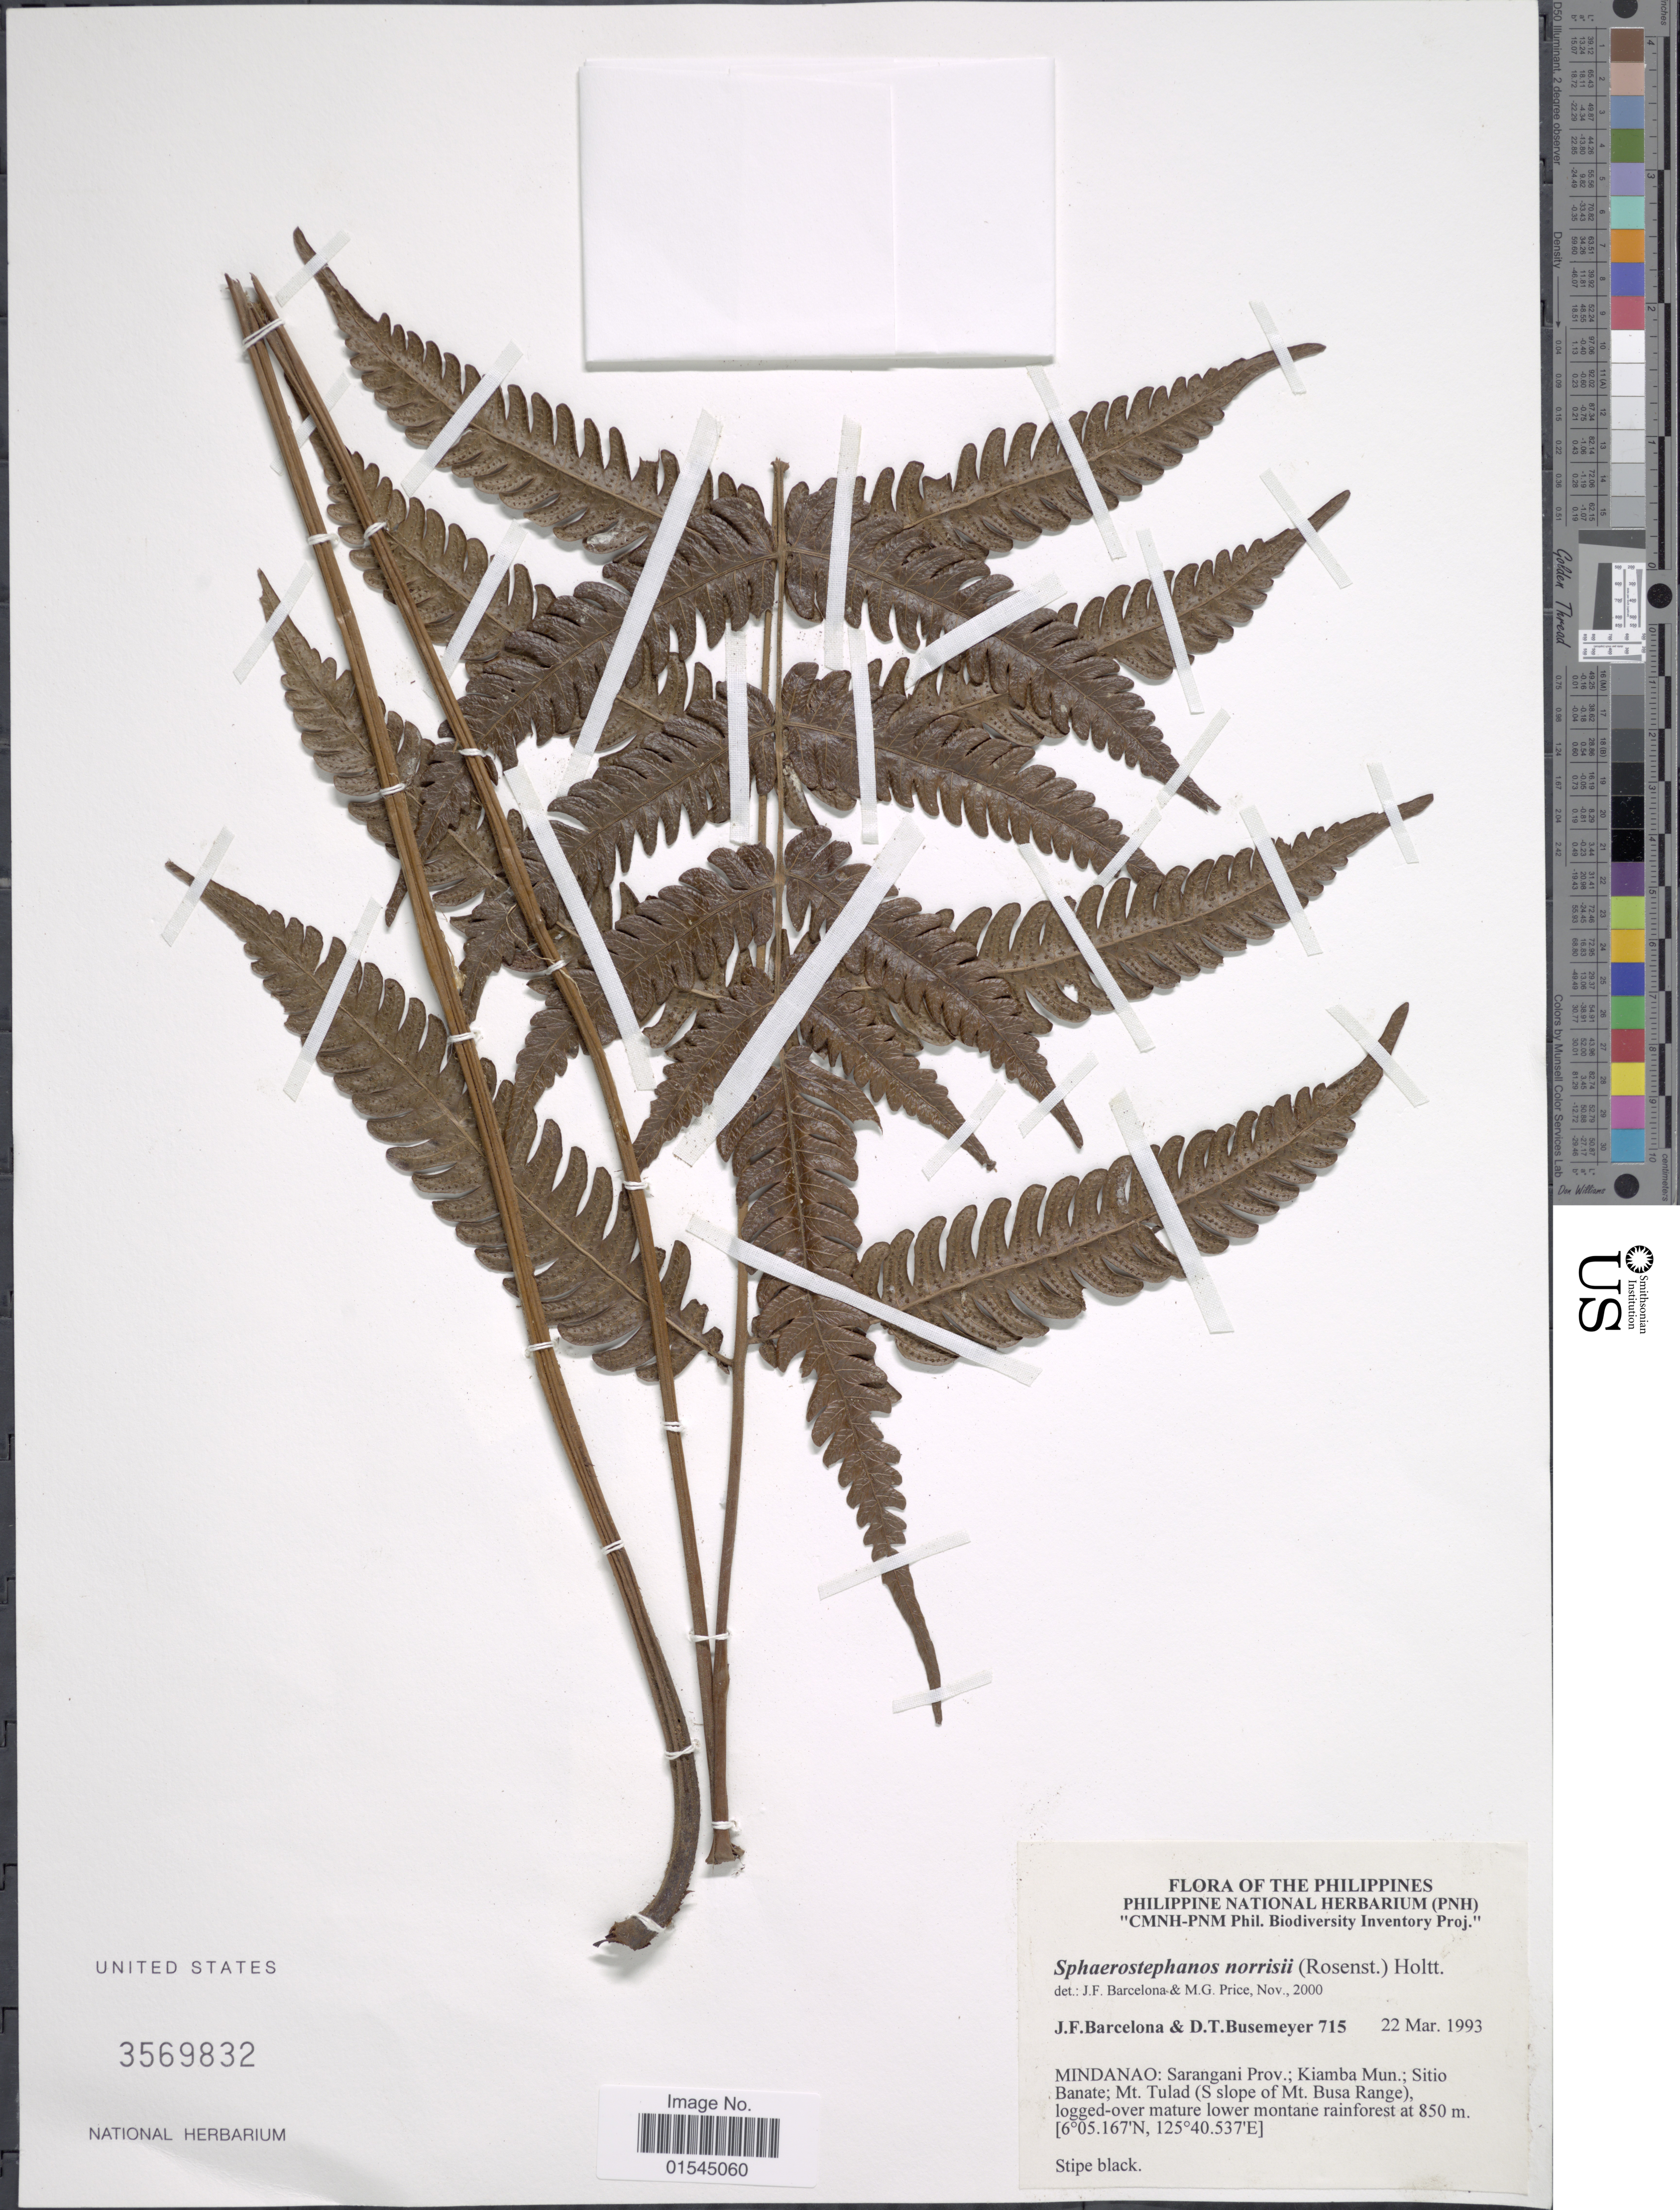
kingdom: Plantae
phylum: Tracheophyta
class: Polypodiopsida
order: Polypodiales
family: Thelypteridaceae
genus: Sphaerostephanos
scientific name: Sphaerostephanos norrisii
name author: (Rosenst.) Holttum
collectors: J. F. Barcelona & D. Busemeyer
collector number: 715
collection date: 1993-03-22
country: Philippines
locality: Mindanao: Sarangani Prov.; Kiamba Mun.; Sitio Banate; Mt. Tulad (S slope of Mt. Busa Range)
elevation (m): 850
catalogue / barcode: US 3569832